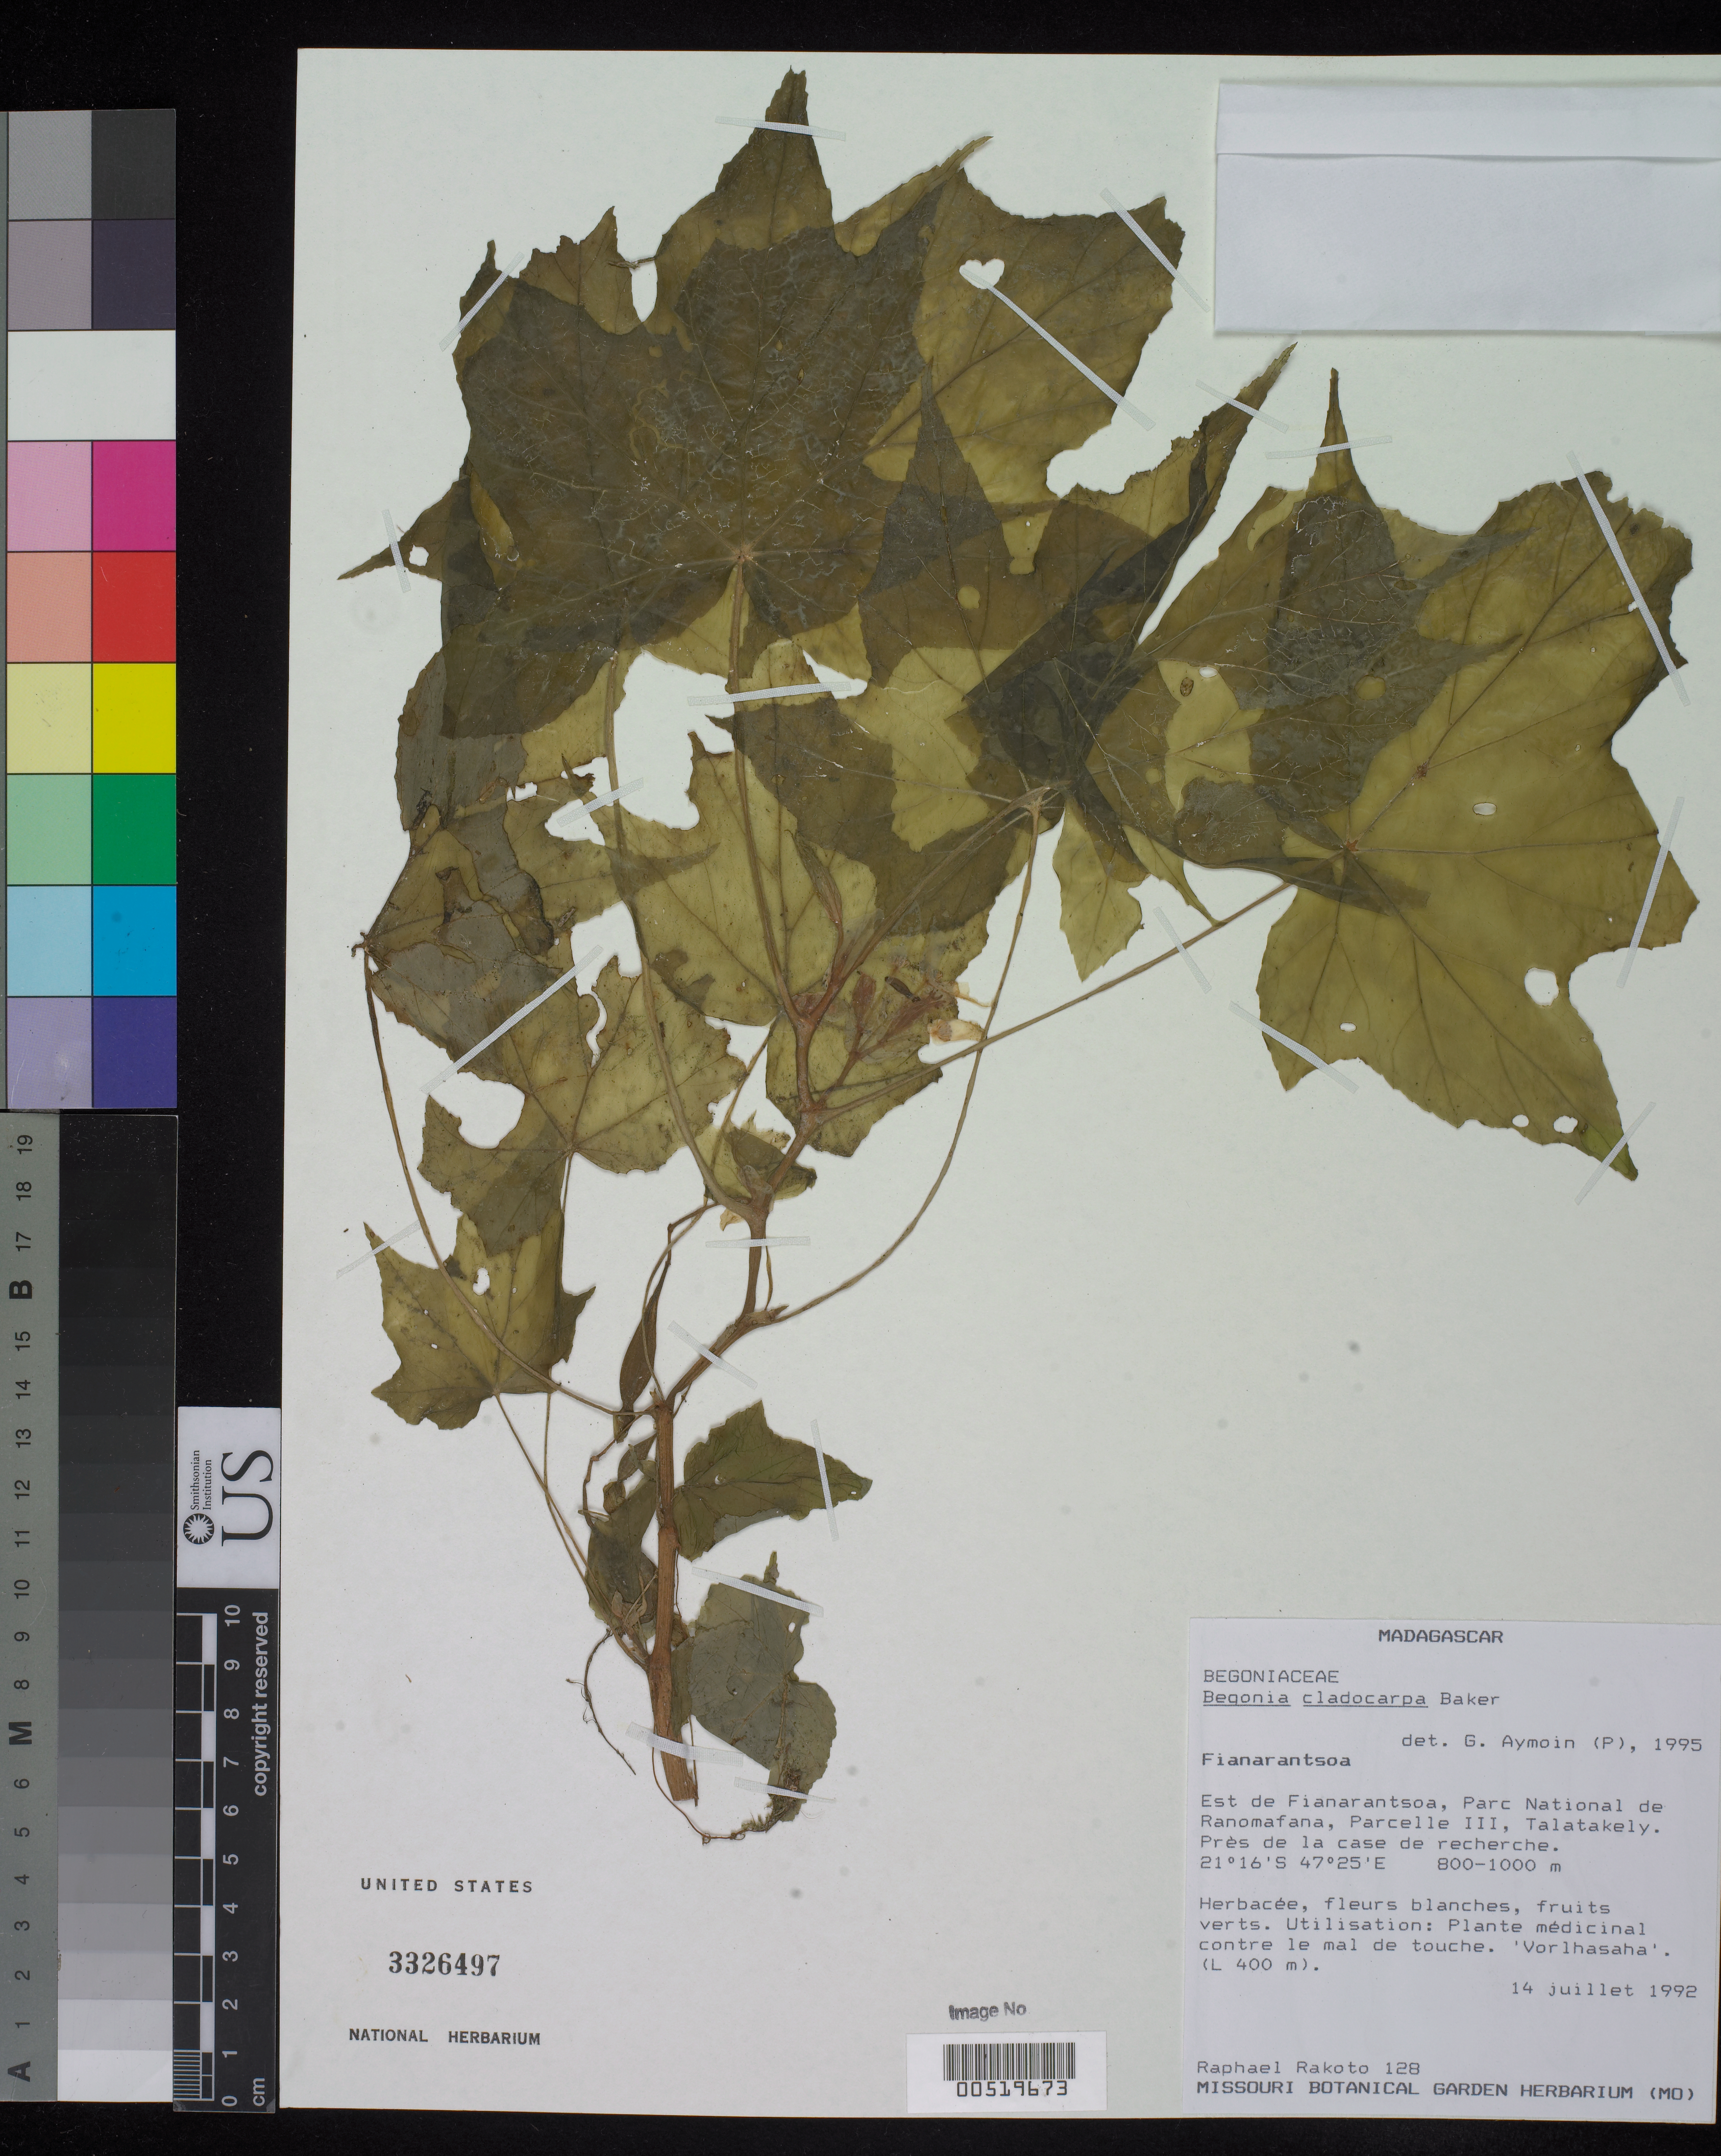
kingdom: Plantae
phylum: Tracheophyta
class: Magnoliopsida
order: Cucurbitales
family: Begoniaceae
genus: Begonia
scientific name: Begonia cladocarpa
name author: Baker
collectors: R. Rakoto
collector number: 128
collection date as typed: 14 Jul 1992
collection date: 1992-07-14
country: Madagascar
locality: Fianarantsoa, est de fianarantsoa, ranomafana national park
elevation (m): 800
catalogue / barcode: US 3326497